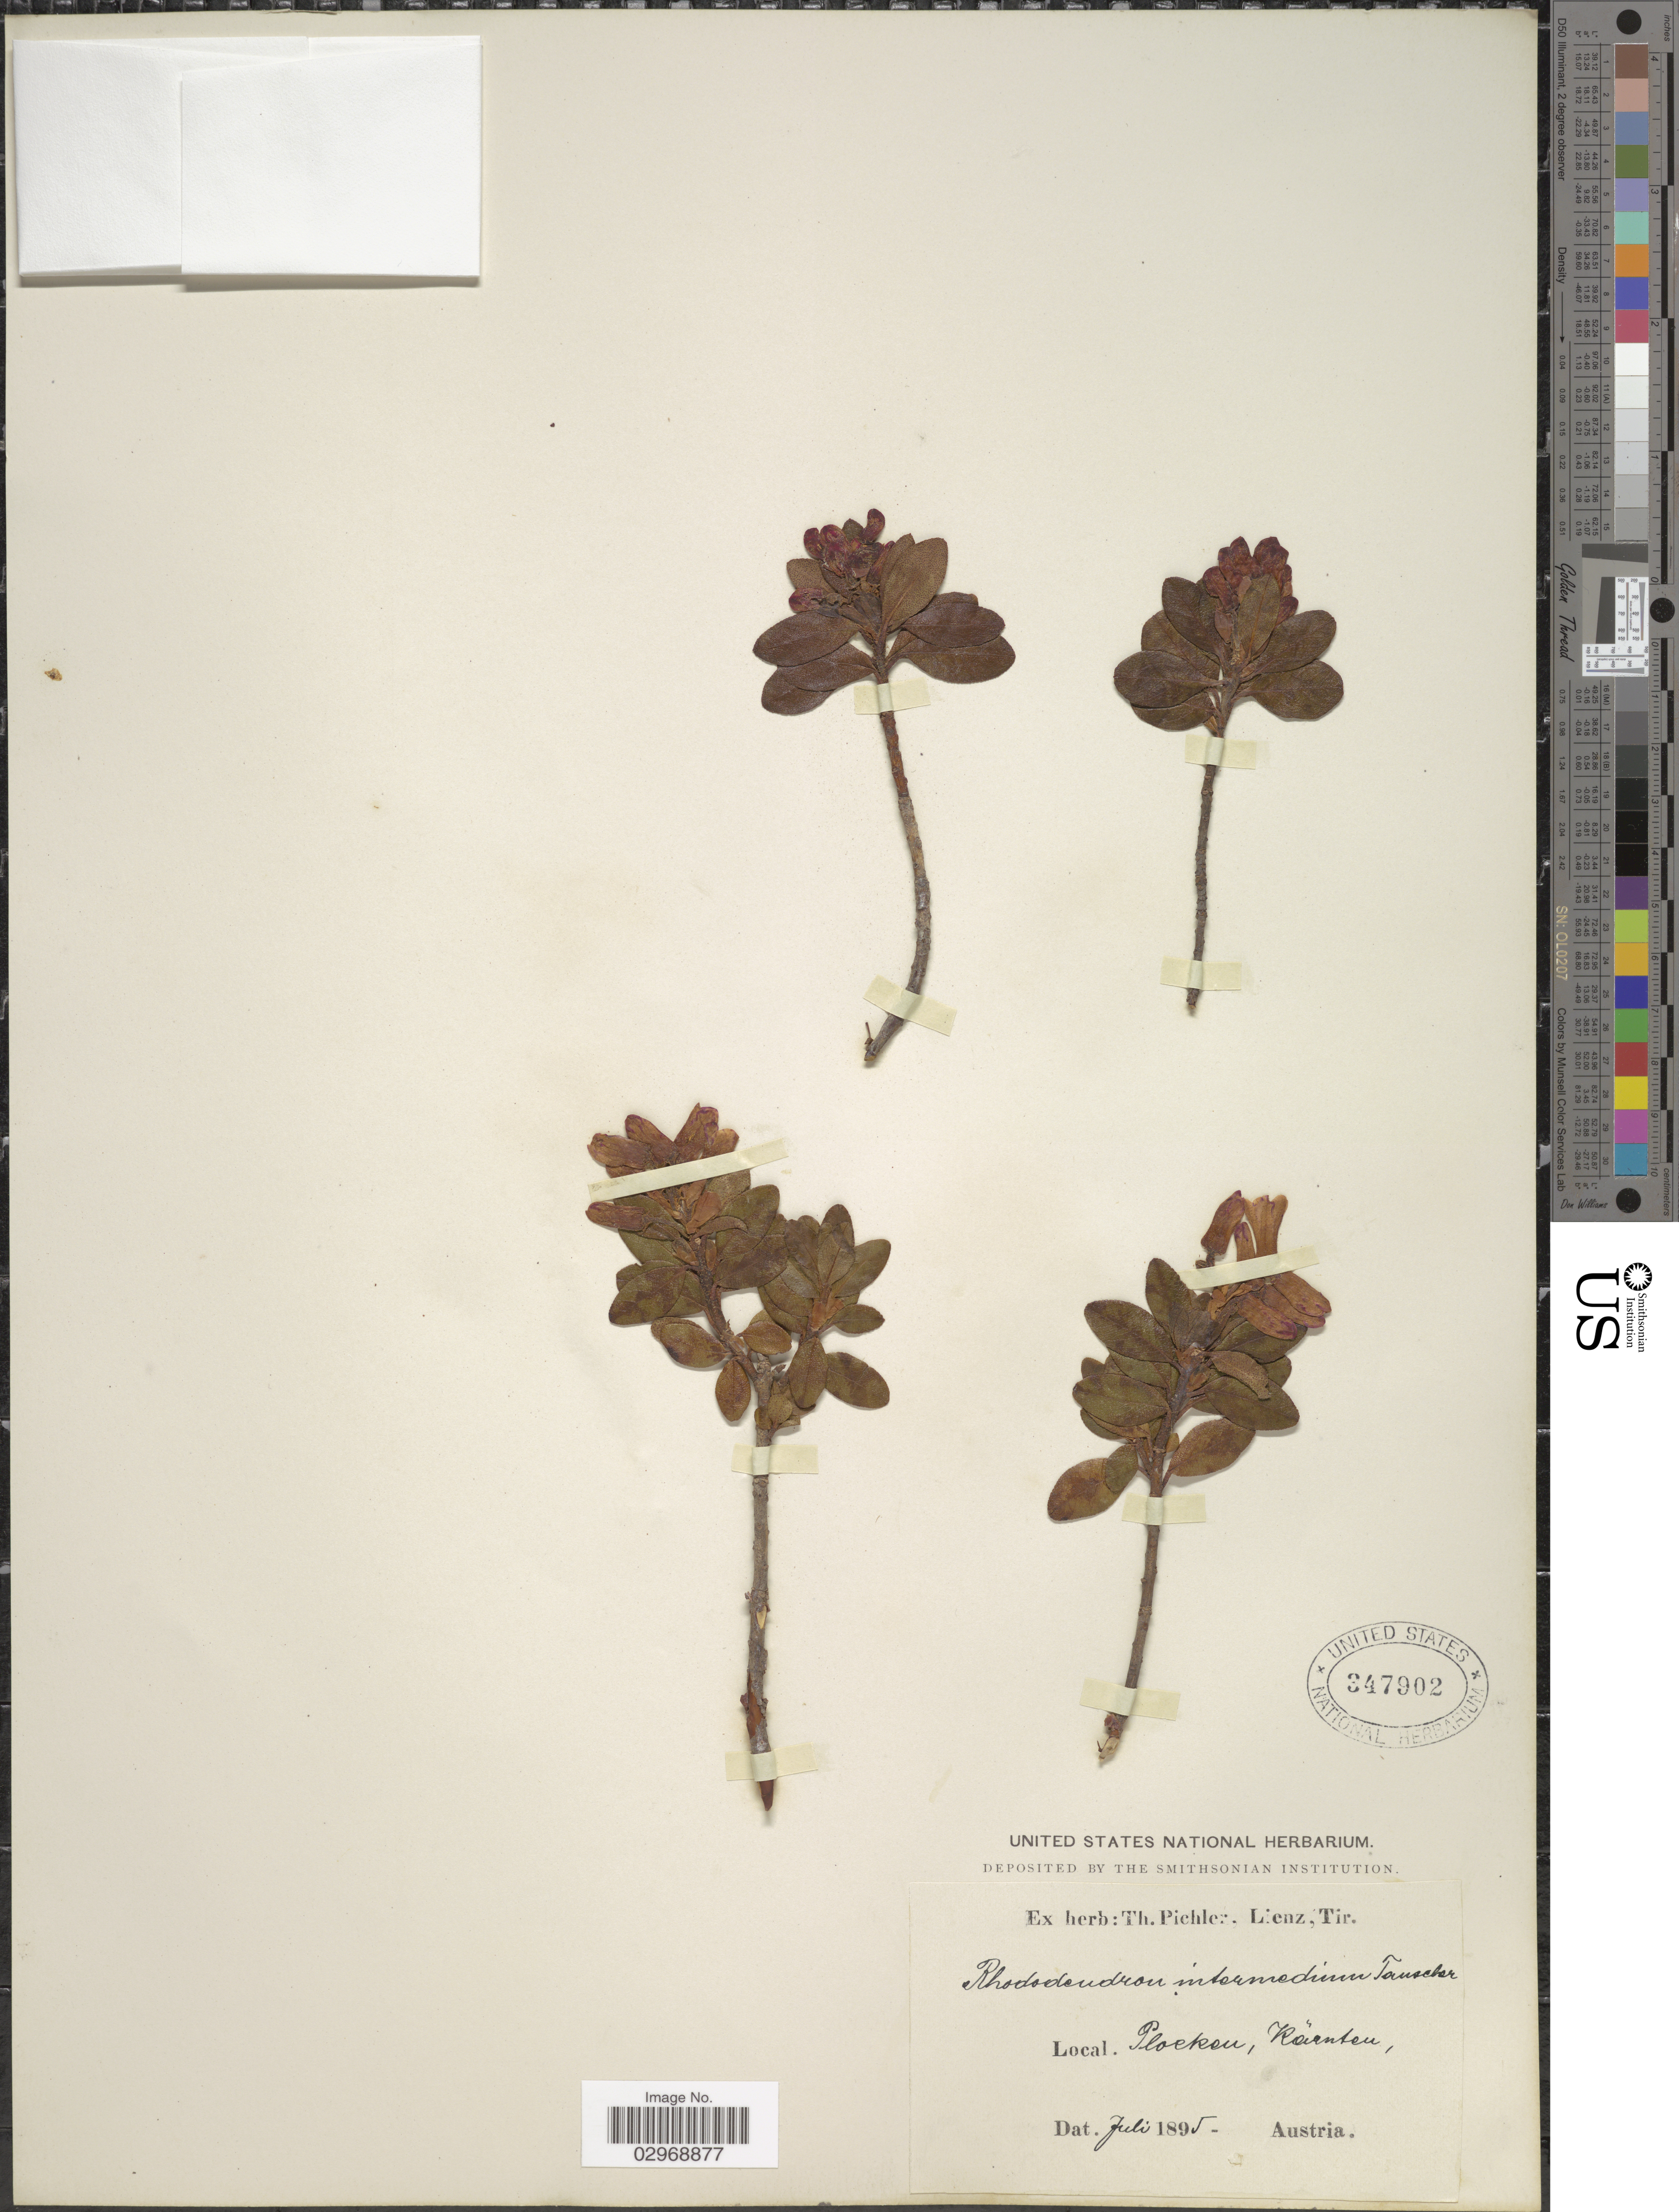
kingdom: Plantae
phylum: Tracheophyta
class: Magnoliopsida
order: Ericales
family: Ericaceae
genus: Rhododendron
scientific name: Rhododendron x intermedium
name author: Tausch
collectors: ex herb. T. Pichler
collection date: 1985-07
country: Austria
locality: Plocken, Karnten.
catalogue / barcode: US 347902